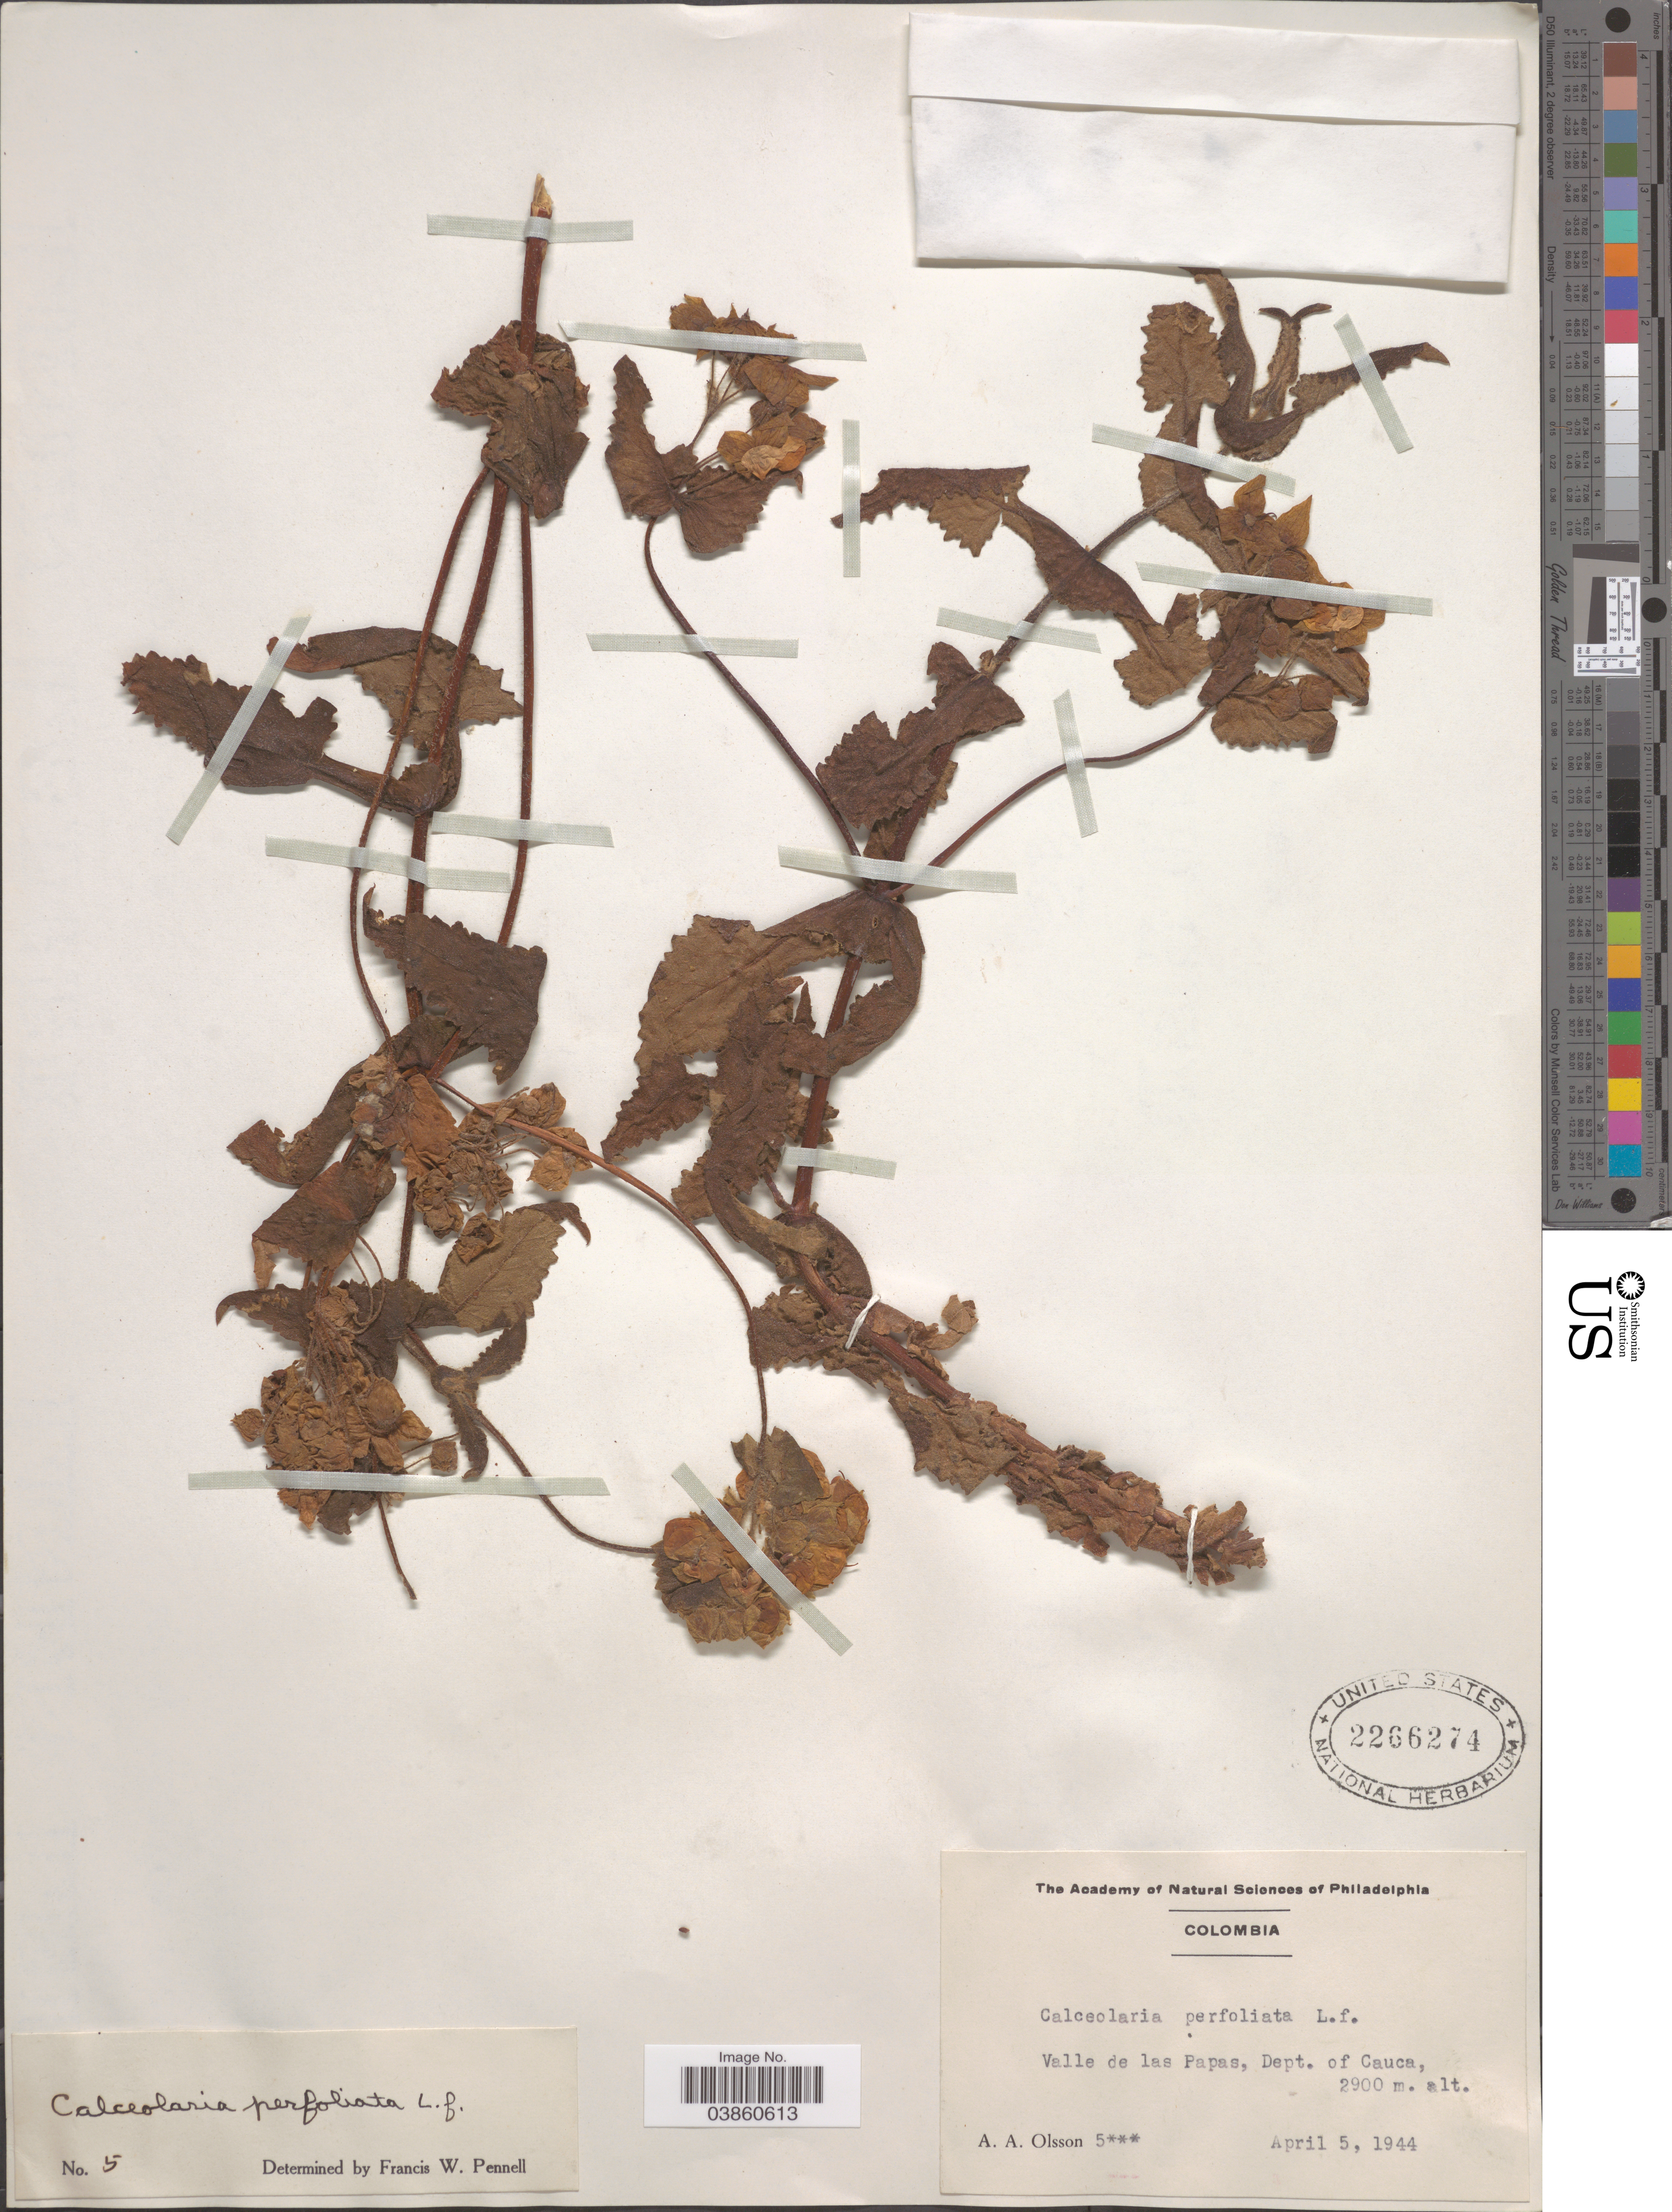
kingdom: Plantae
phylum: Tracheophyta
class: Magnoliopsida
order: Lamiales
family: Calceolariaceae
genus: Calceolaria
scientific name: Calceolaria perfoliata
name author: L. f.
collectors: A. Olsson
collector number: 5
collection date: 1944-04-05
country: Colombia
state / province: Cauca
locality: Valle de las Papas, Dept. of Cauca.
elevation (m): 2900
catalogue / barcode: US 2266274